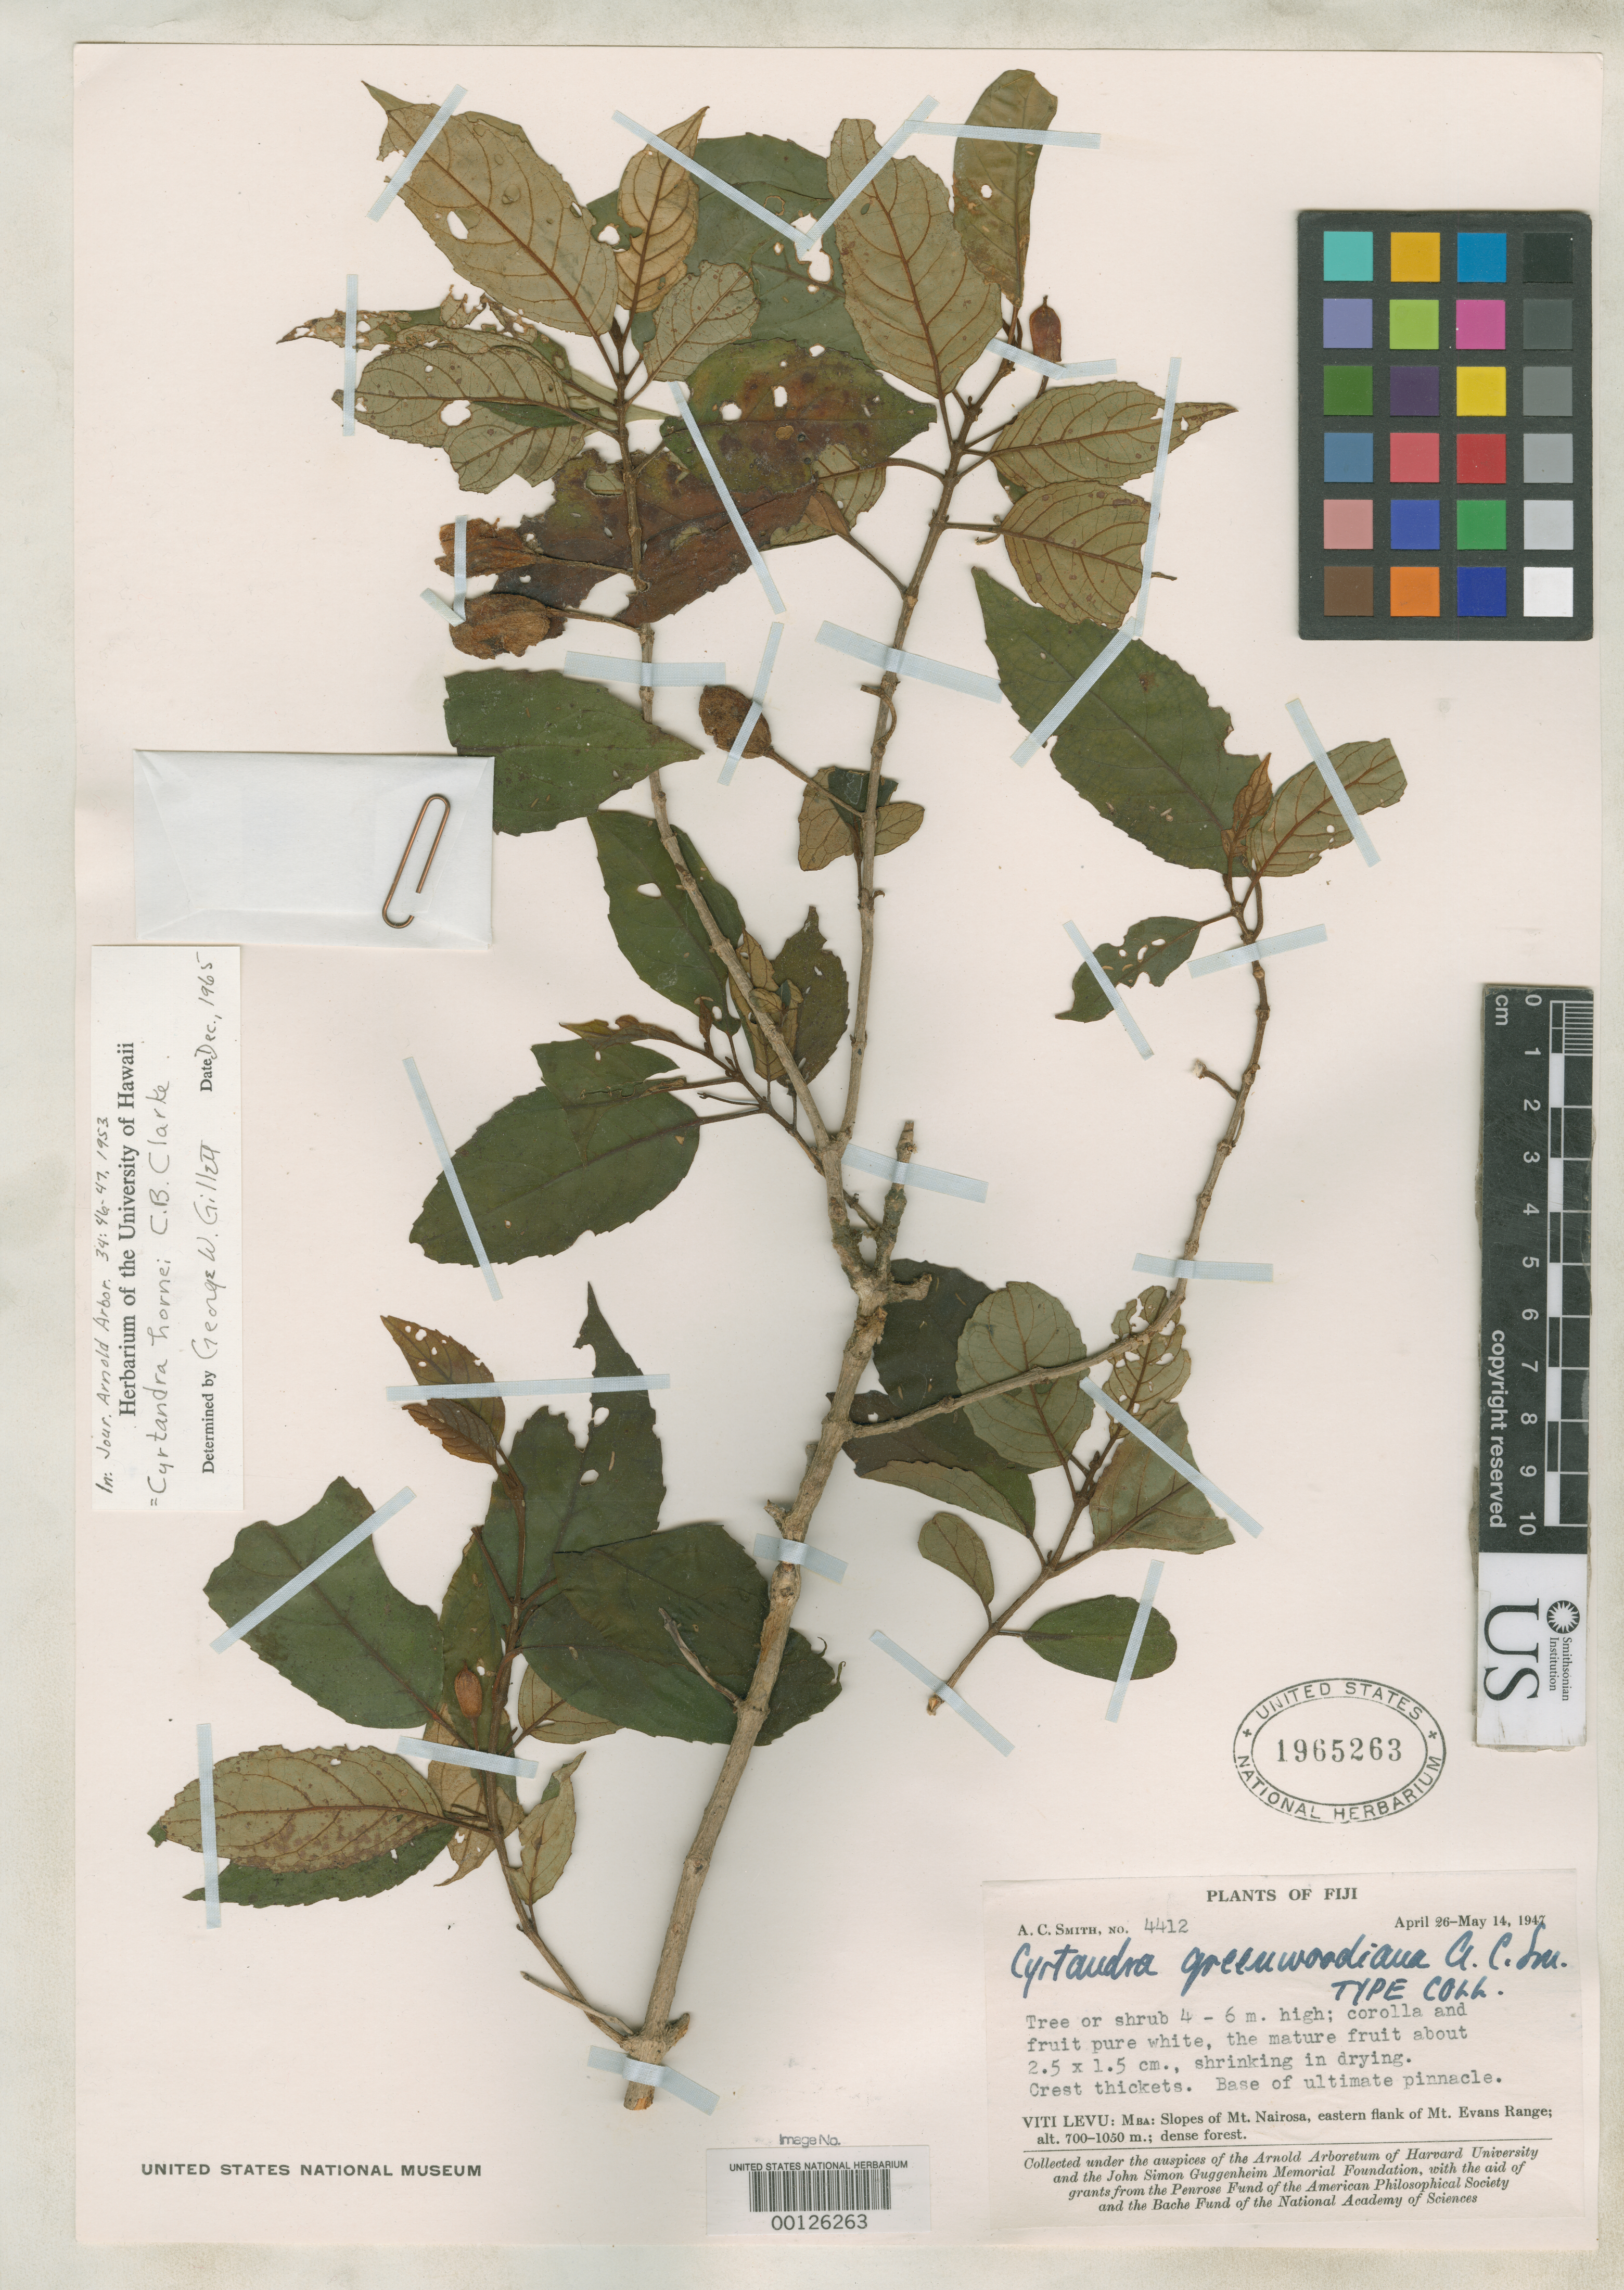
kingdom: Plantae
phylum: Tracheophyta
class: Magnoliopsida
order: Lamiales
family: Gesneriaceae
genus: Cyrtandra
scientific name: Cyrtandra greenwoodiana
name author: A.C. Sm.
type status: Isotype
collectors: A. C. Smith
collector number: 4412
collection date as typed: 14 May 1947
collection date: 1947-05-14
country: Fiji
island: Viti Levu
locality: Mba, Mt. Nairosa, E flank of Mt. Evans Range. [Viti Levu Group]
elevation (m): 1050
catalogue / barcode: US 1965263